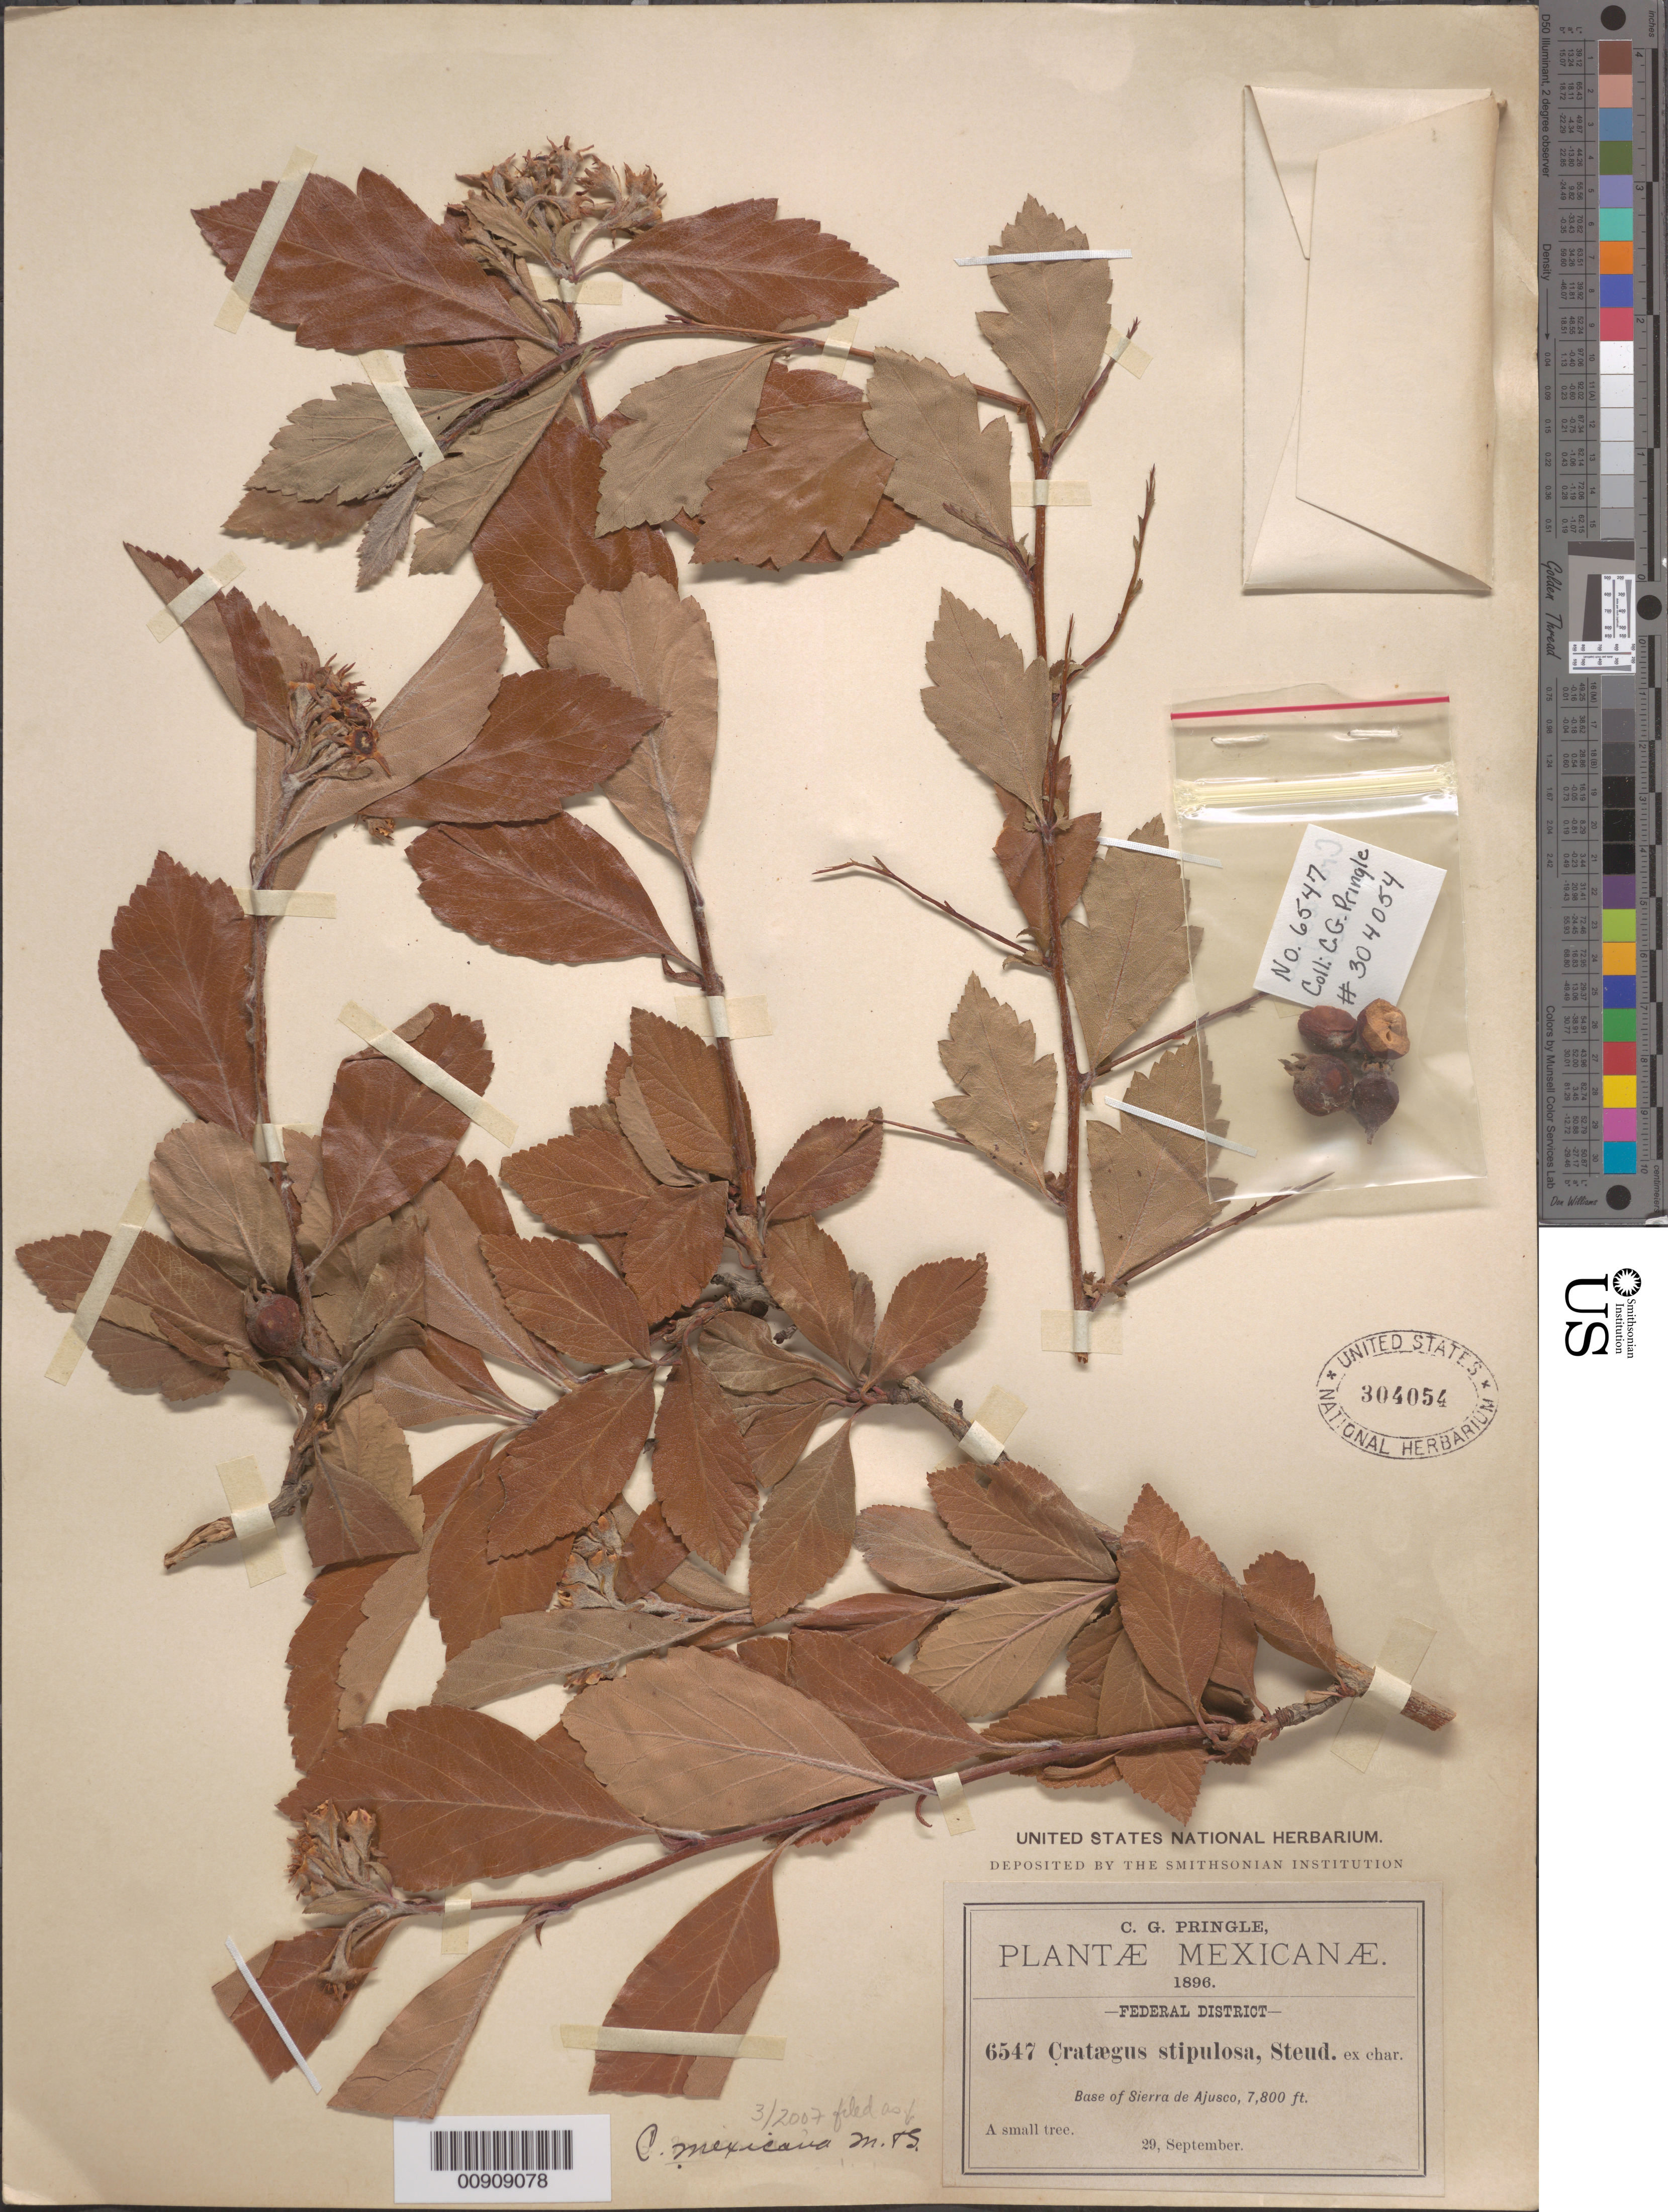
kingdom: Plantae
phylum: Tracheophyta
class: Magnoliopsida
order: Rosales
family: Rosaceae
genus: Crataegus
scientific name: Crataegus mexicana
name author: Moc. & Sessé ex DC.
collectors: C. G. Pringle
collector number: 6547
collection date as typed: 29 Sep 1896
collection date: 1896-09-29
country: Mexico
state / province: Distrito Federal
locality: Base of Sierra de Ajusco, Federal District.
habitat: Base of Sierra.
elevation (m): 2377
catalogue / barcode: US 304054